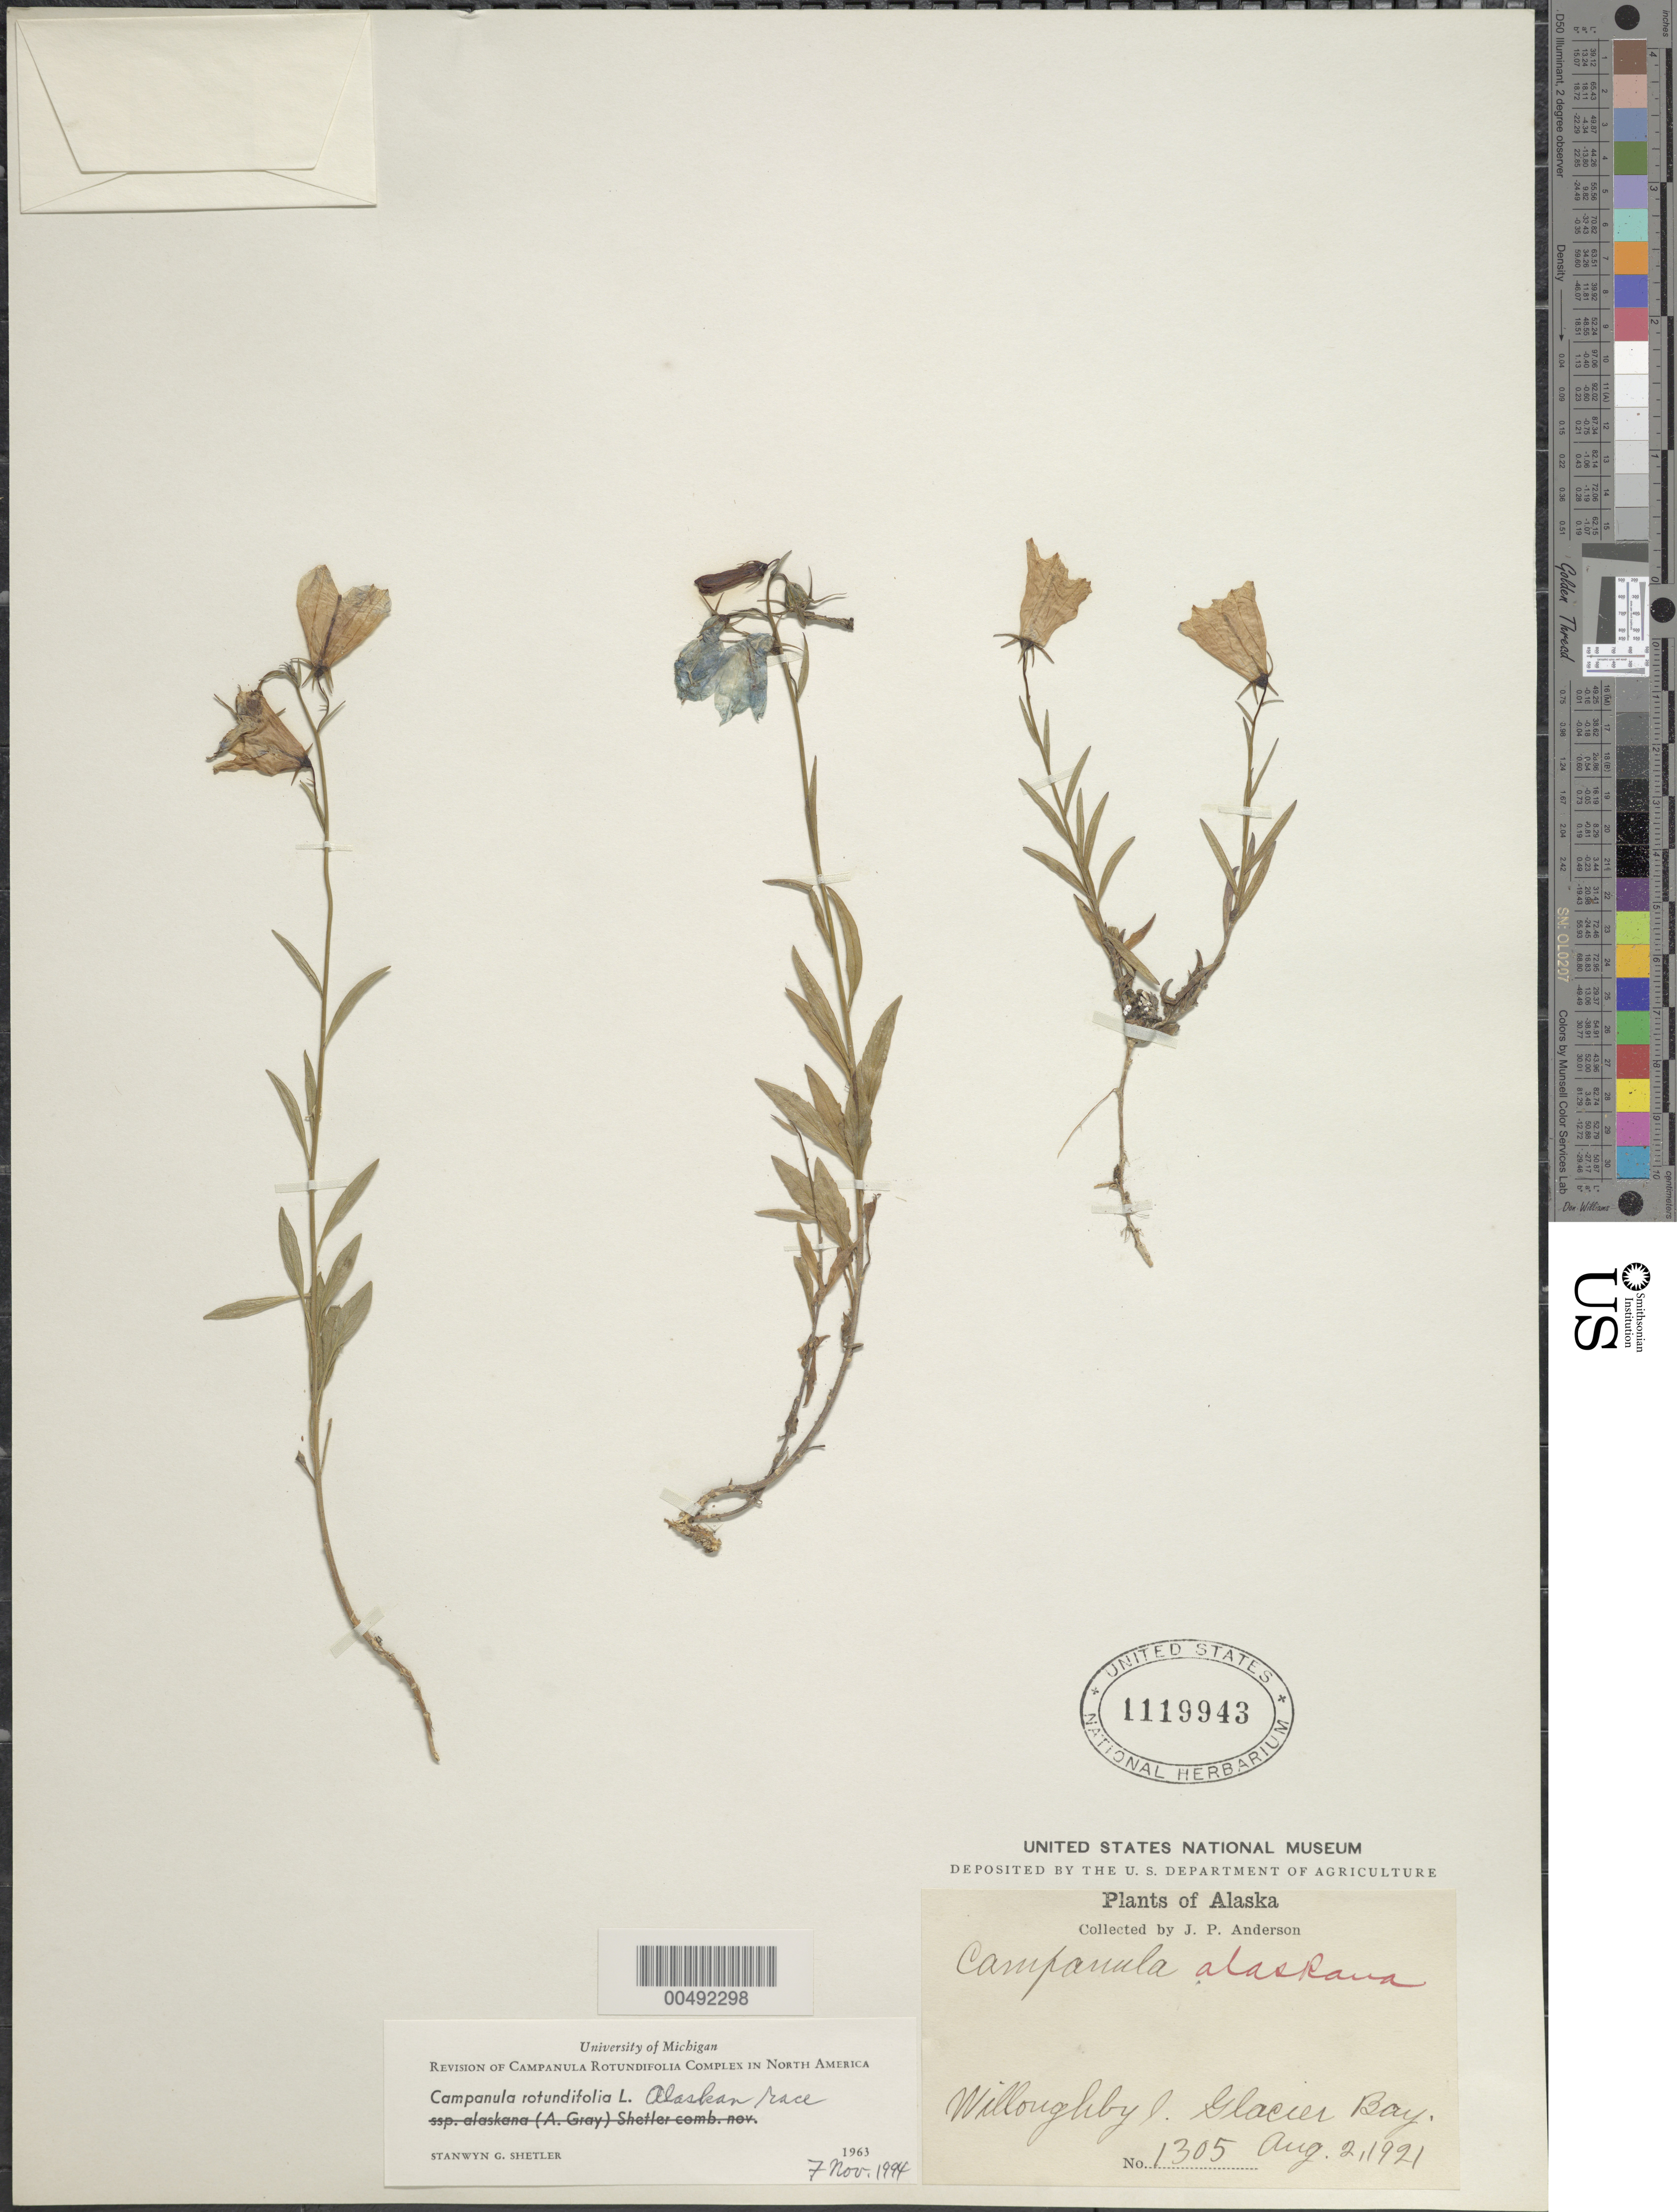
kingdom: Plantae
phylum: Tracheophyta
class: Magnoliopsida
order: Asterales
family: Campanulaceae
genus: Campanula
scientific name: Campanula rotundifolia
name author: L.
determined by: Shetler, Stanwyn G., (US), NMNH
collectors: J. P. Anderson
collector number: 1305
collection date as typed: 02 Aug 1921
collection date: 1921-08-02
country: United States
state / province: Alaska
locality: Willoughby I., Glacier Bay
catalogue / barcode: US 1119943